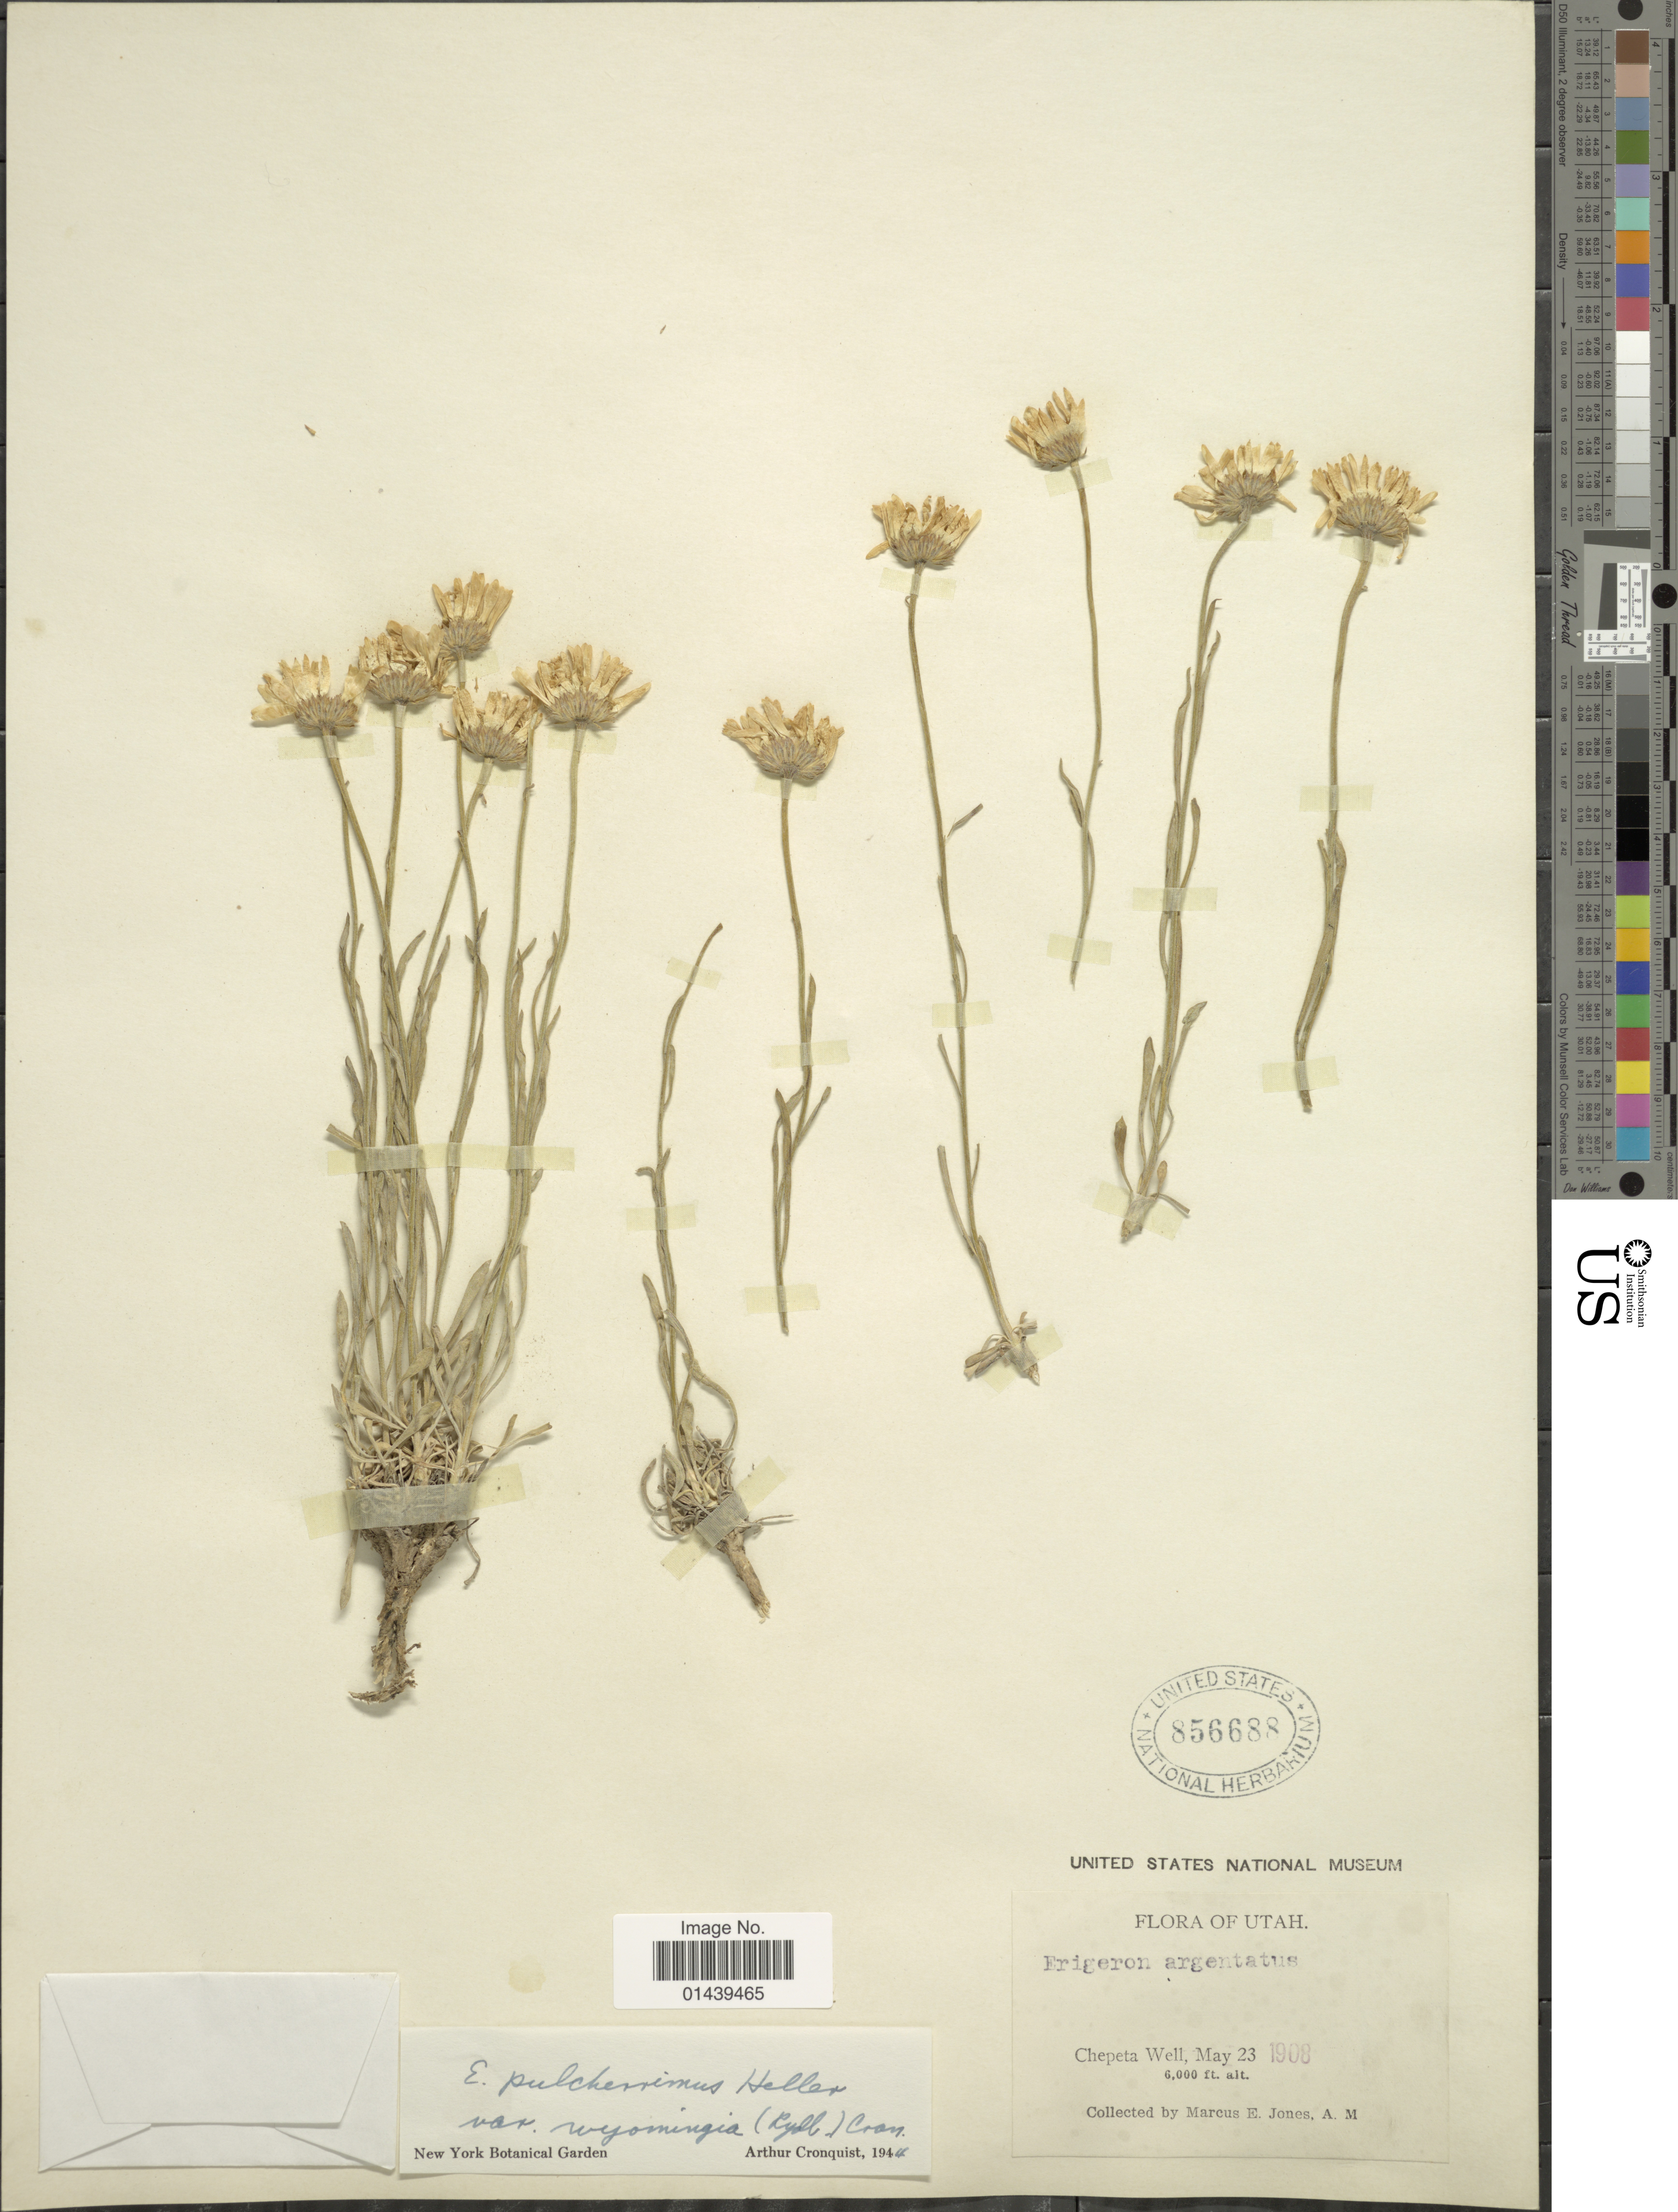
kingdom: Plantae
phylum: Tracheophyta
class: Magnoliopsida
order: Asterales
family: Asteraceae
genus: Erigeron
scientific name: Erigeron pulcherrimus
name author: A. Heller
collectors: M. E. Jones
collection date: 1908-05-23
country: United States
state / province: Utah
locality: Chepeta Well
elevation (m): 1829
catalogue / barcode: US 856688